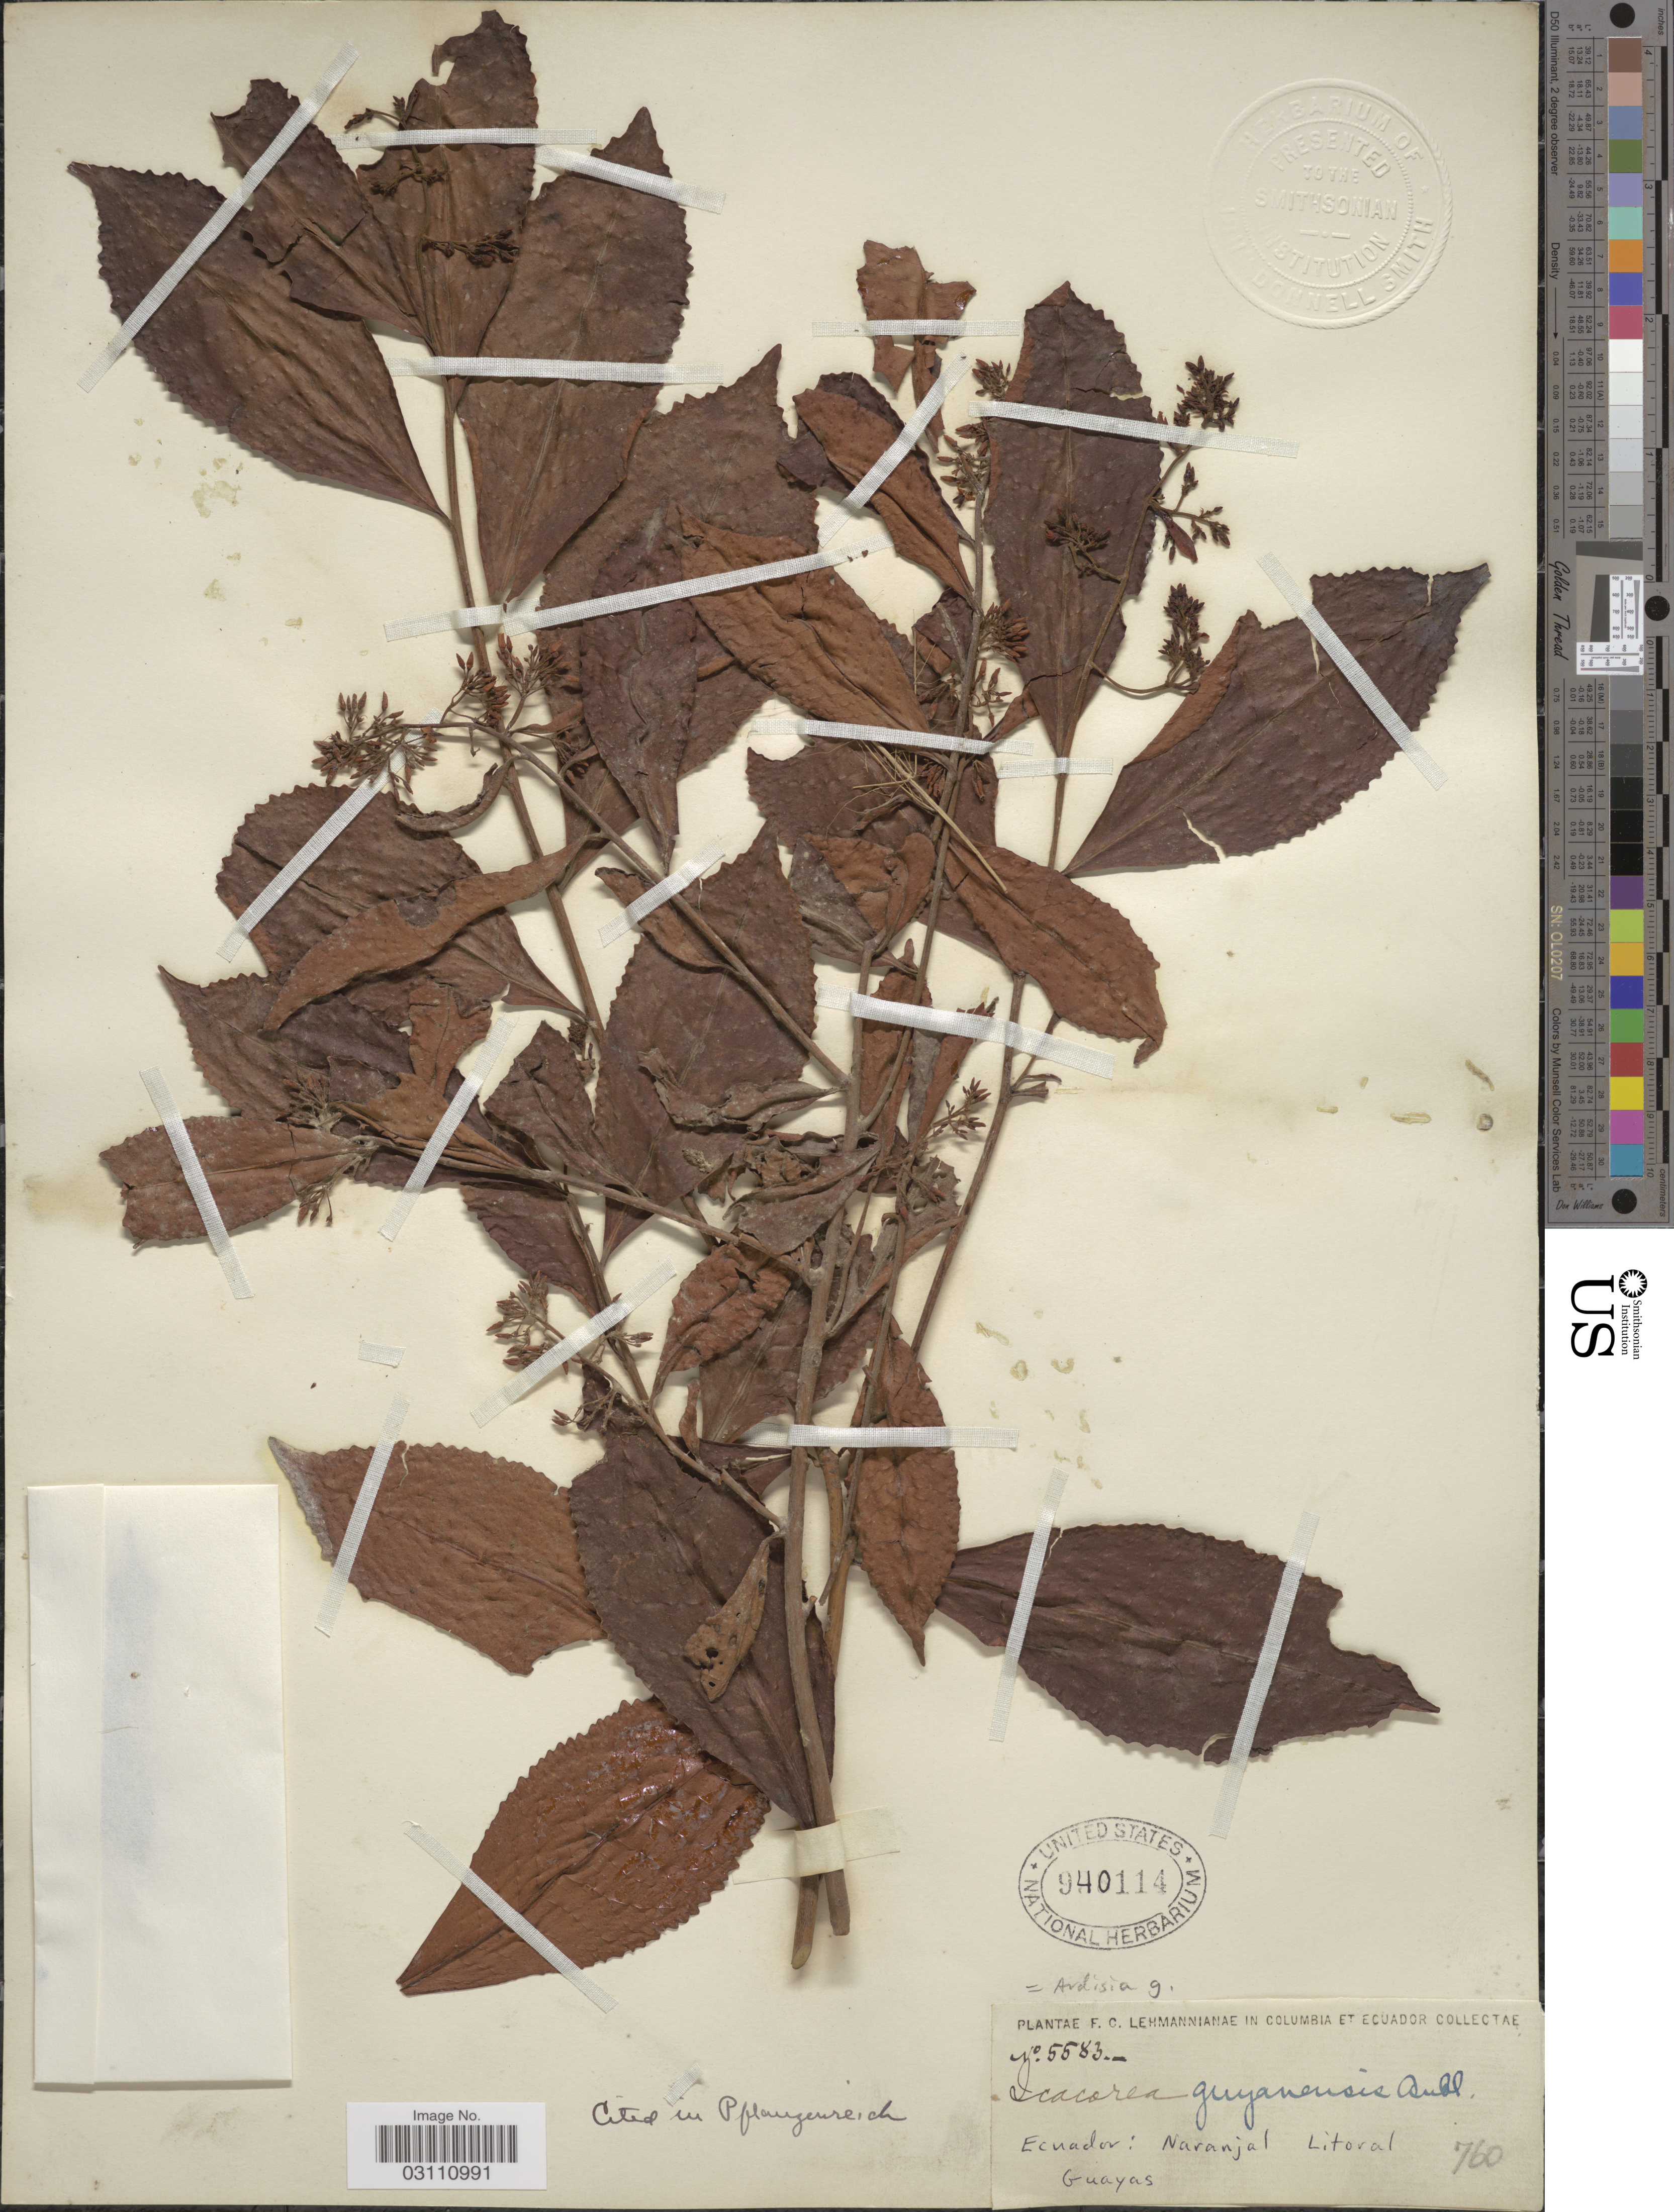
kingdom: Plantae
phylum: Tracheophyta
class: Magnoliopsida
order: Ericales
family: Primulaceae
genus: Ardisia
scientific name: Ardisia guianensis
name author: (Aubl.) Mez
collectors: F. C. Lehmann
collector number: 5583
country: Ecuador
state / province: Guayas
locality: Naranjal Litoral.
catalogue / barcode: US 940114